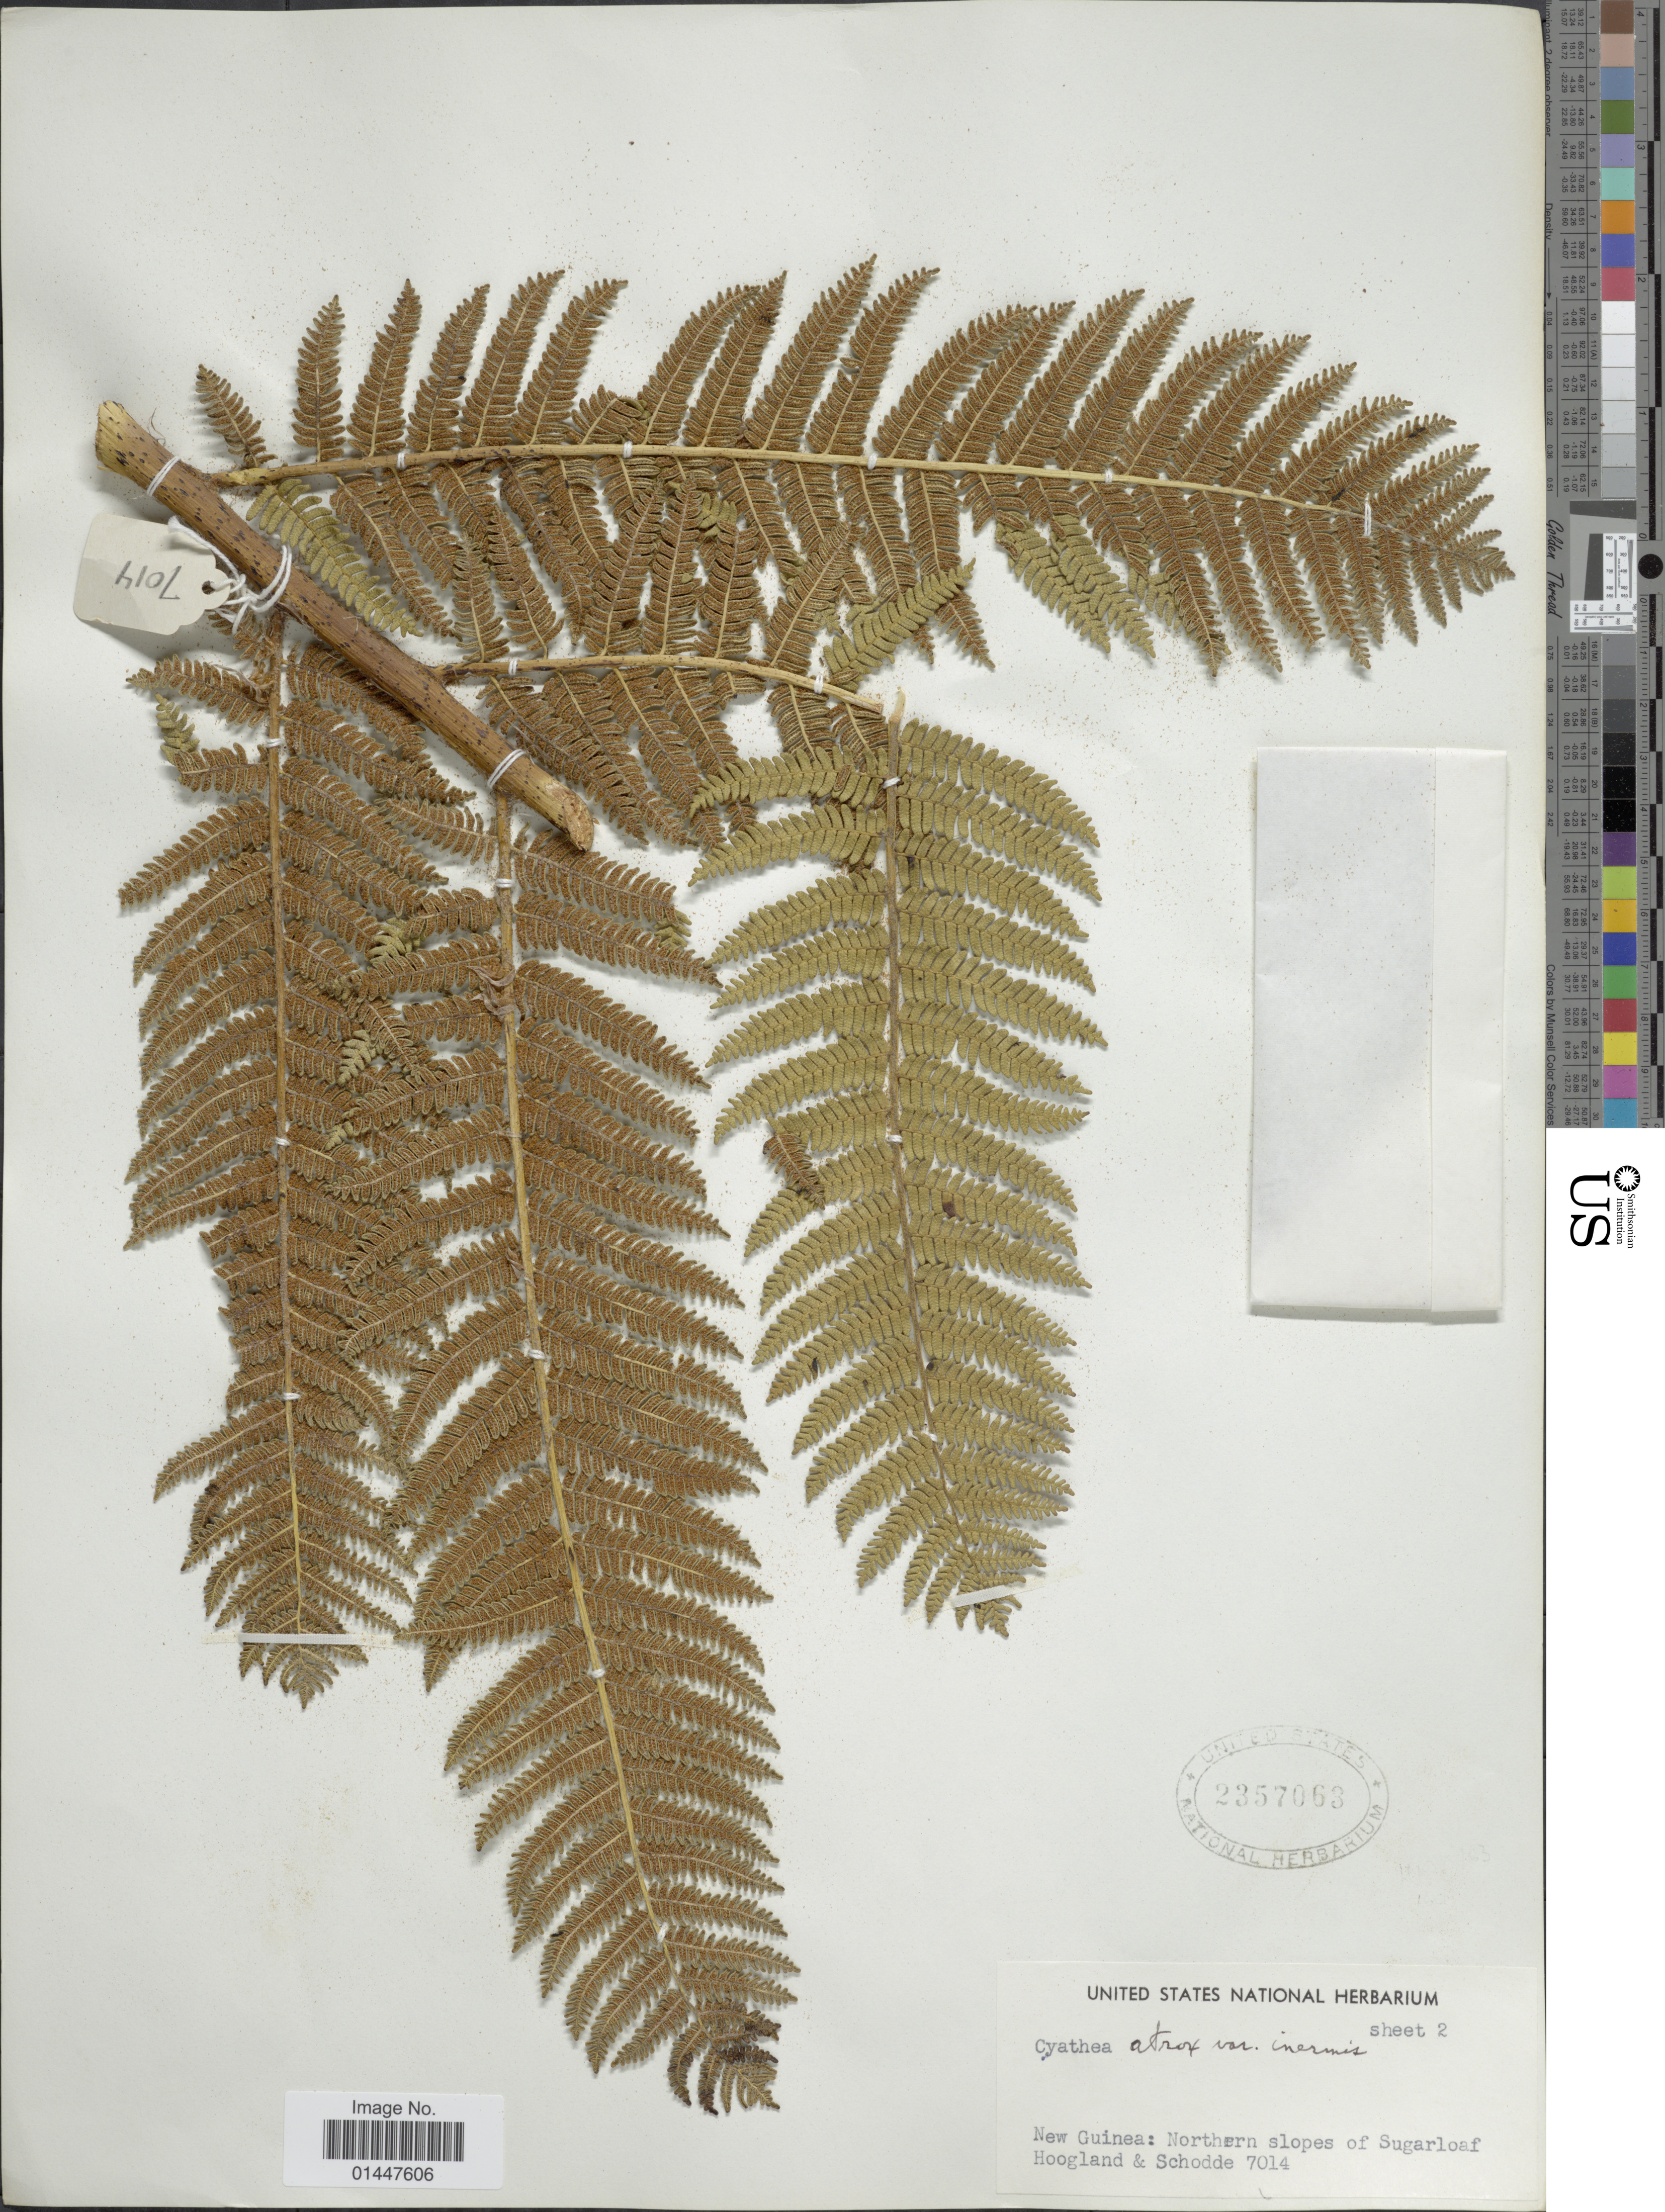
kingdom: Plantae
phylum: Tracheophyta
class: Polypodiopsida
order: Cyatheales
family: Cyatheaceae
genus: Sphaeropteris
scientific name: Sphaeropteris atrox var. inermis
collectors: R. D. Hoogland & Schodde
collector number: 7014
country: Papua New Guinea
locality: New Guinea: Northern slopes of Sugarloaf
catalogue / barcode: US 2357063